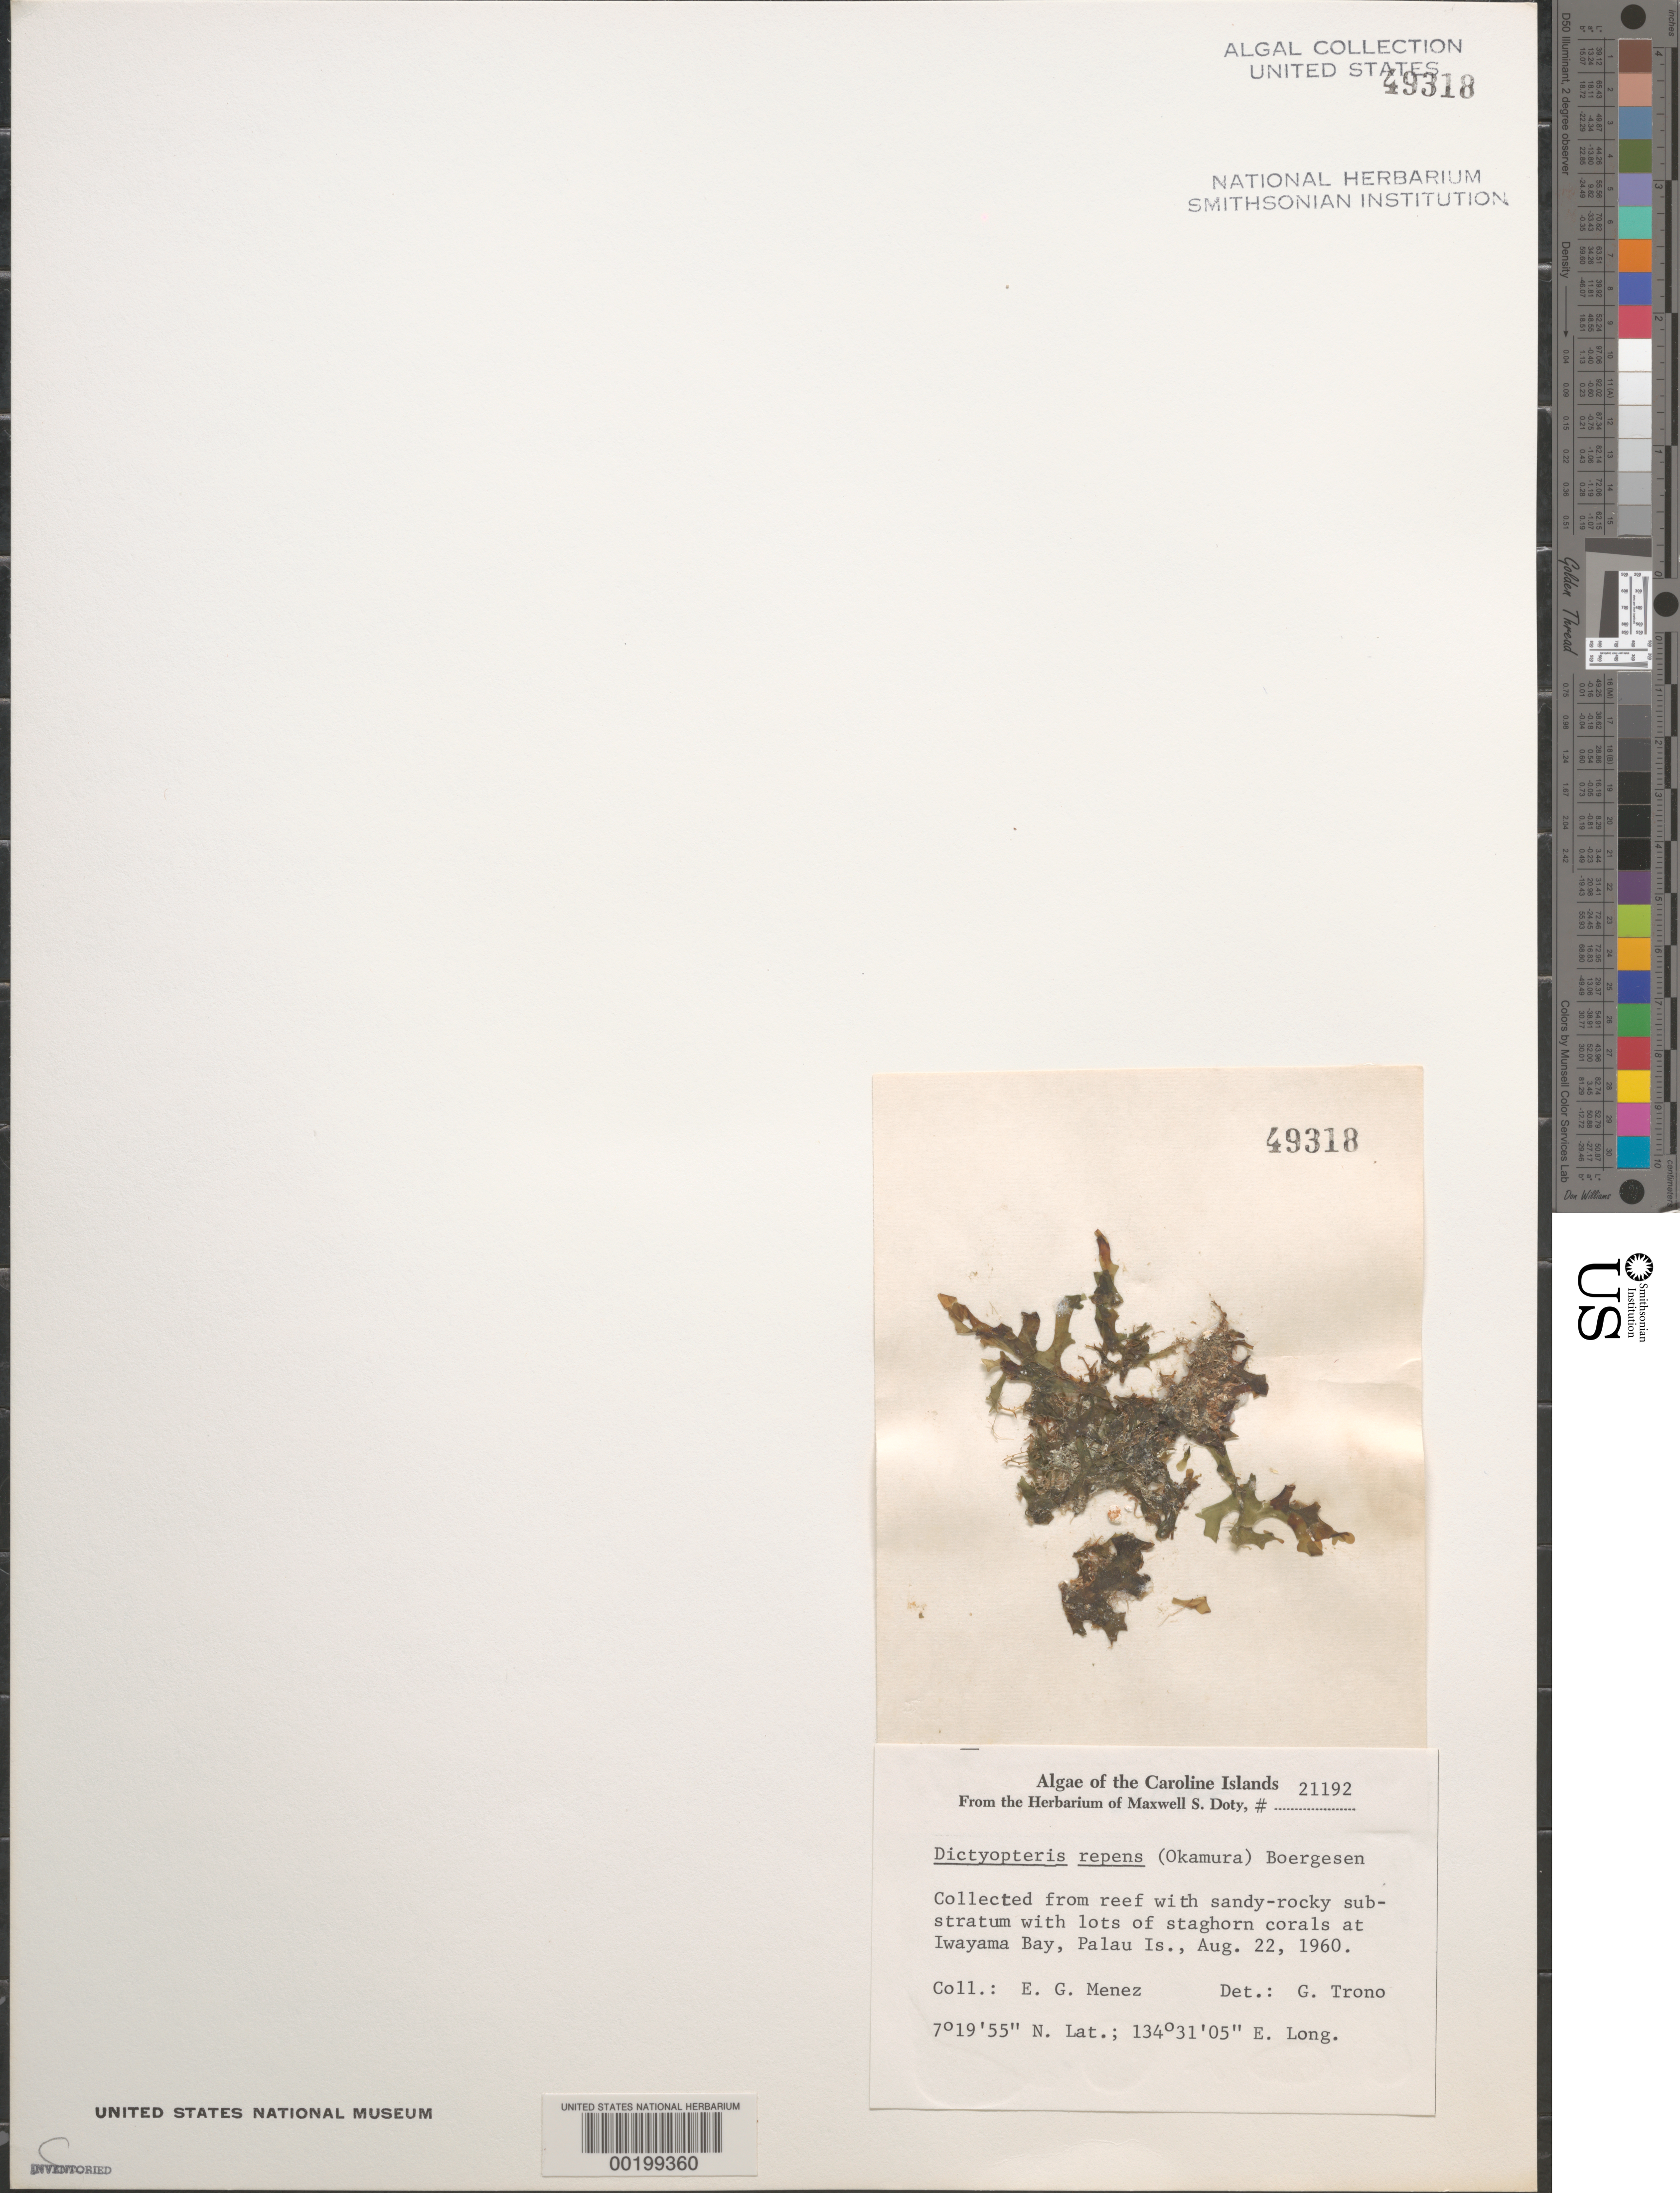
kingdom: Chromista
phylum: Ochrophyta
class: Phaeophyceae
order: Dictyotales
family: Dictyotaceae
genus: Dictyopteris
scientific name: Dictyopteris repens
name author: (Okamura) Børgesen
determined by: Trono, Gavino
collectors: Meñez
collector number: MSD 21192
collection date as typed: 22 Aug 1960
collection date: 1960-08-22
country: Palau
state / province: Koror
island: Oreor (Koror)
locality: Iwayama Bay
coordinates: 7 19' 55" N, 134 31' 05" E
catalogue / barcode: US 49318